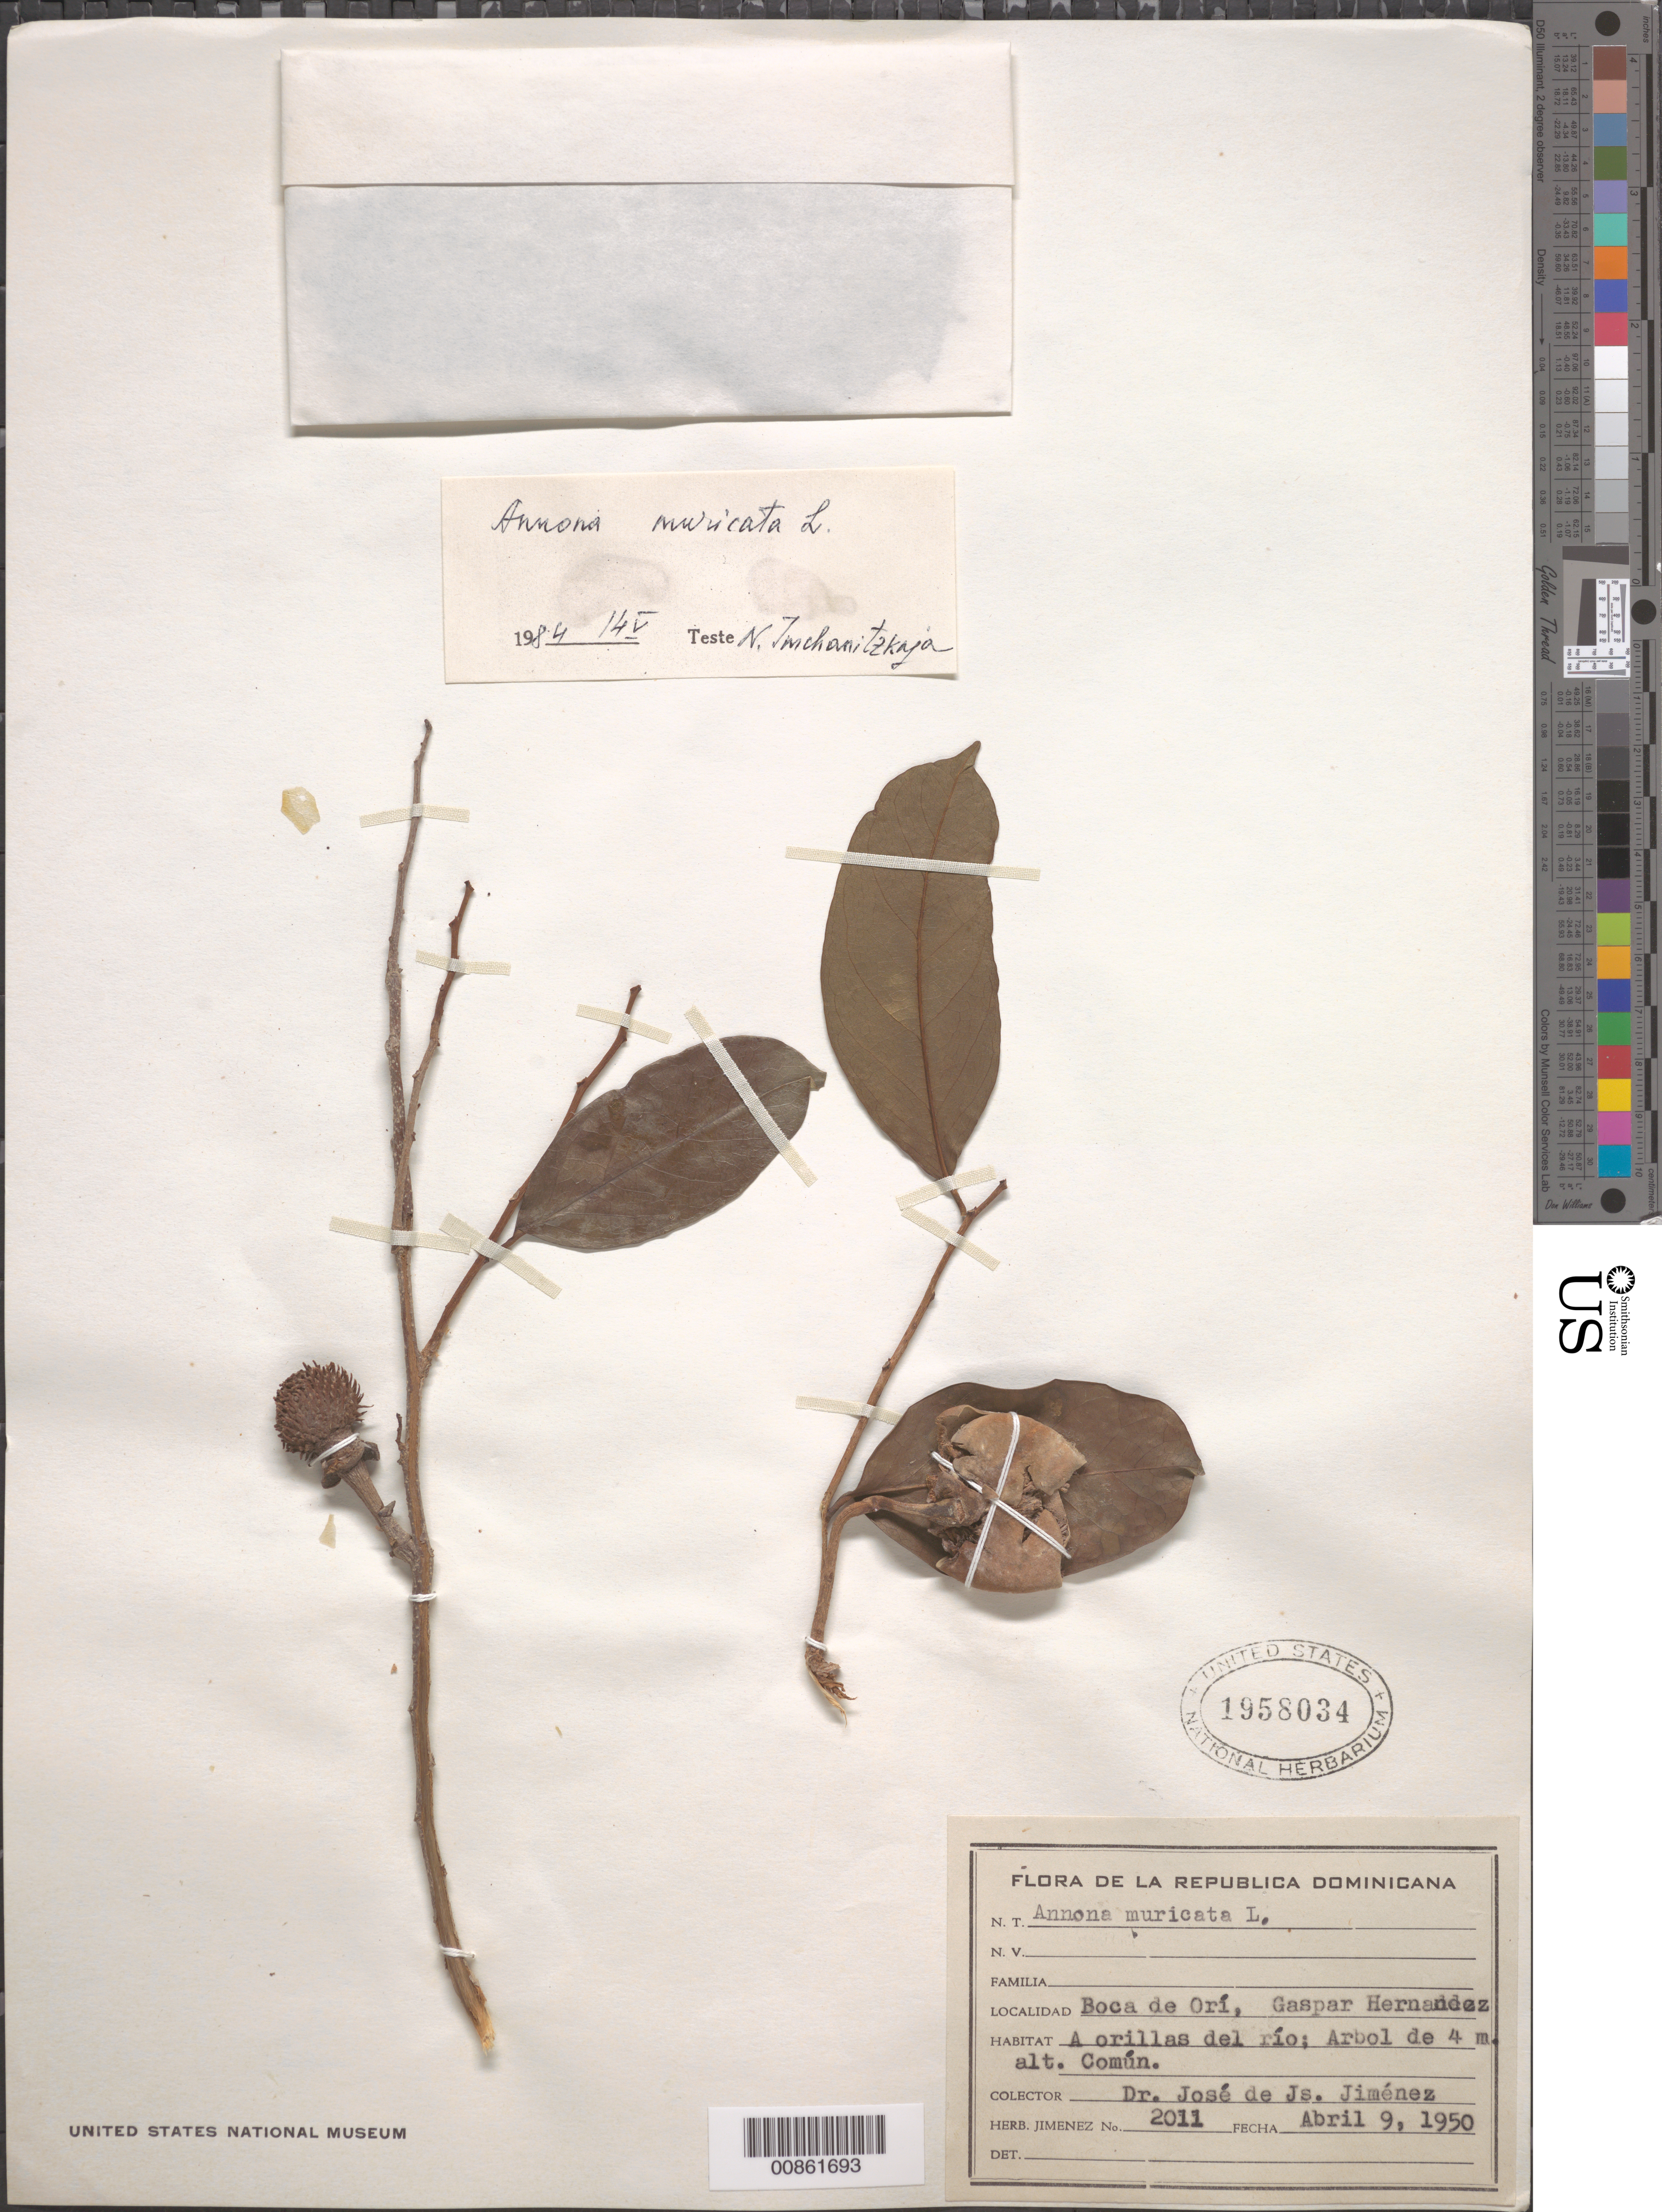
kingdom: Plantae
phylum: Tracheophyta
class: Magnoliopsida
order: Magnoliales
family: Annonaceae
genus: Annona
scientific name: Annona muricata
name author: L.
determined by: Imchanitzkaja, N.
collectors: J. J. Jiménez Almonte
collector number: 2011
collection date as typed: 09 Apr 1950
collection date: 1950-04-09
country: Dominican Republic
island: Hispaniola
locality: Boca de Orí, Gaspar Hernandez.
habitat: A orillas del río.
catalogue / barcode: US 1958034